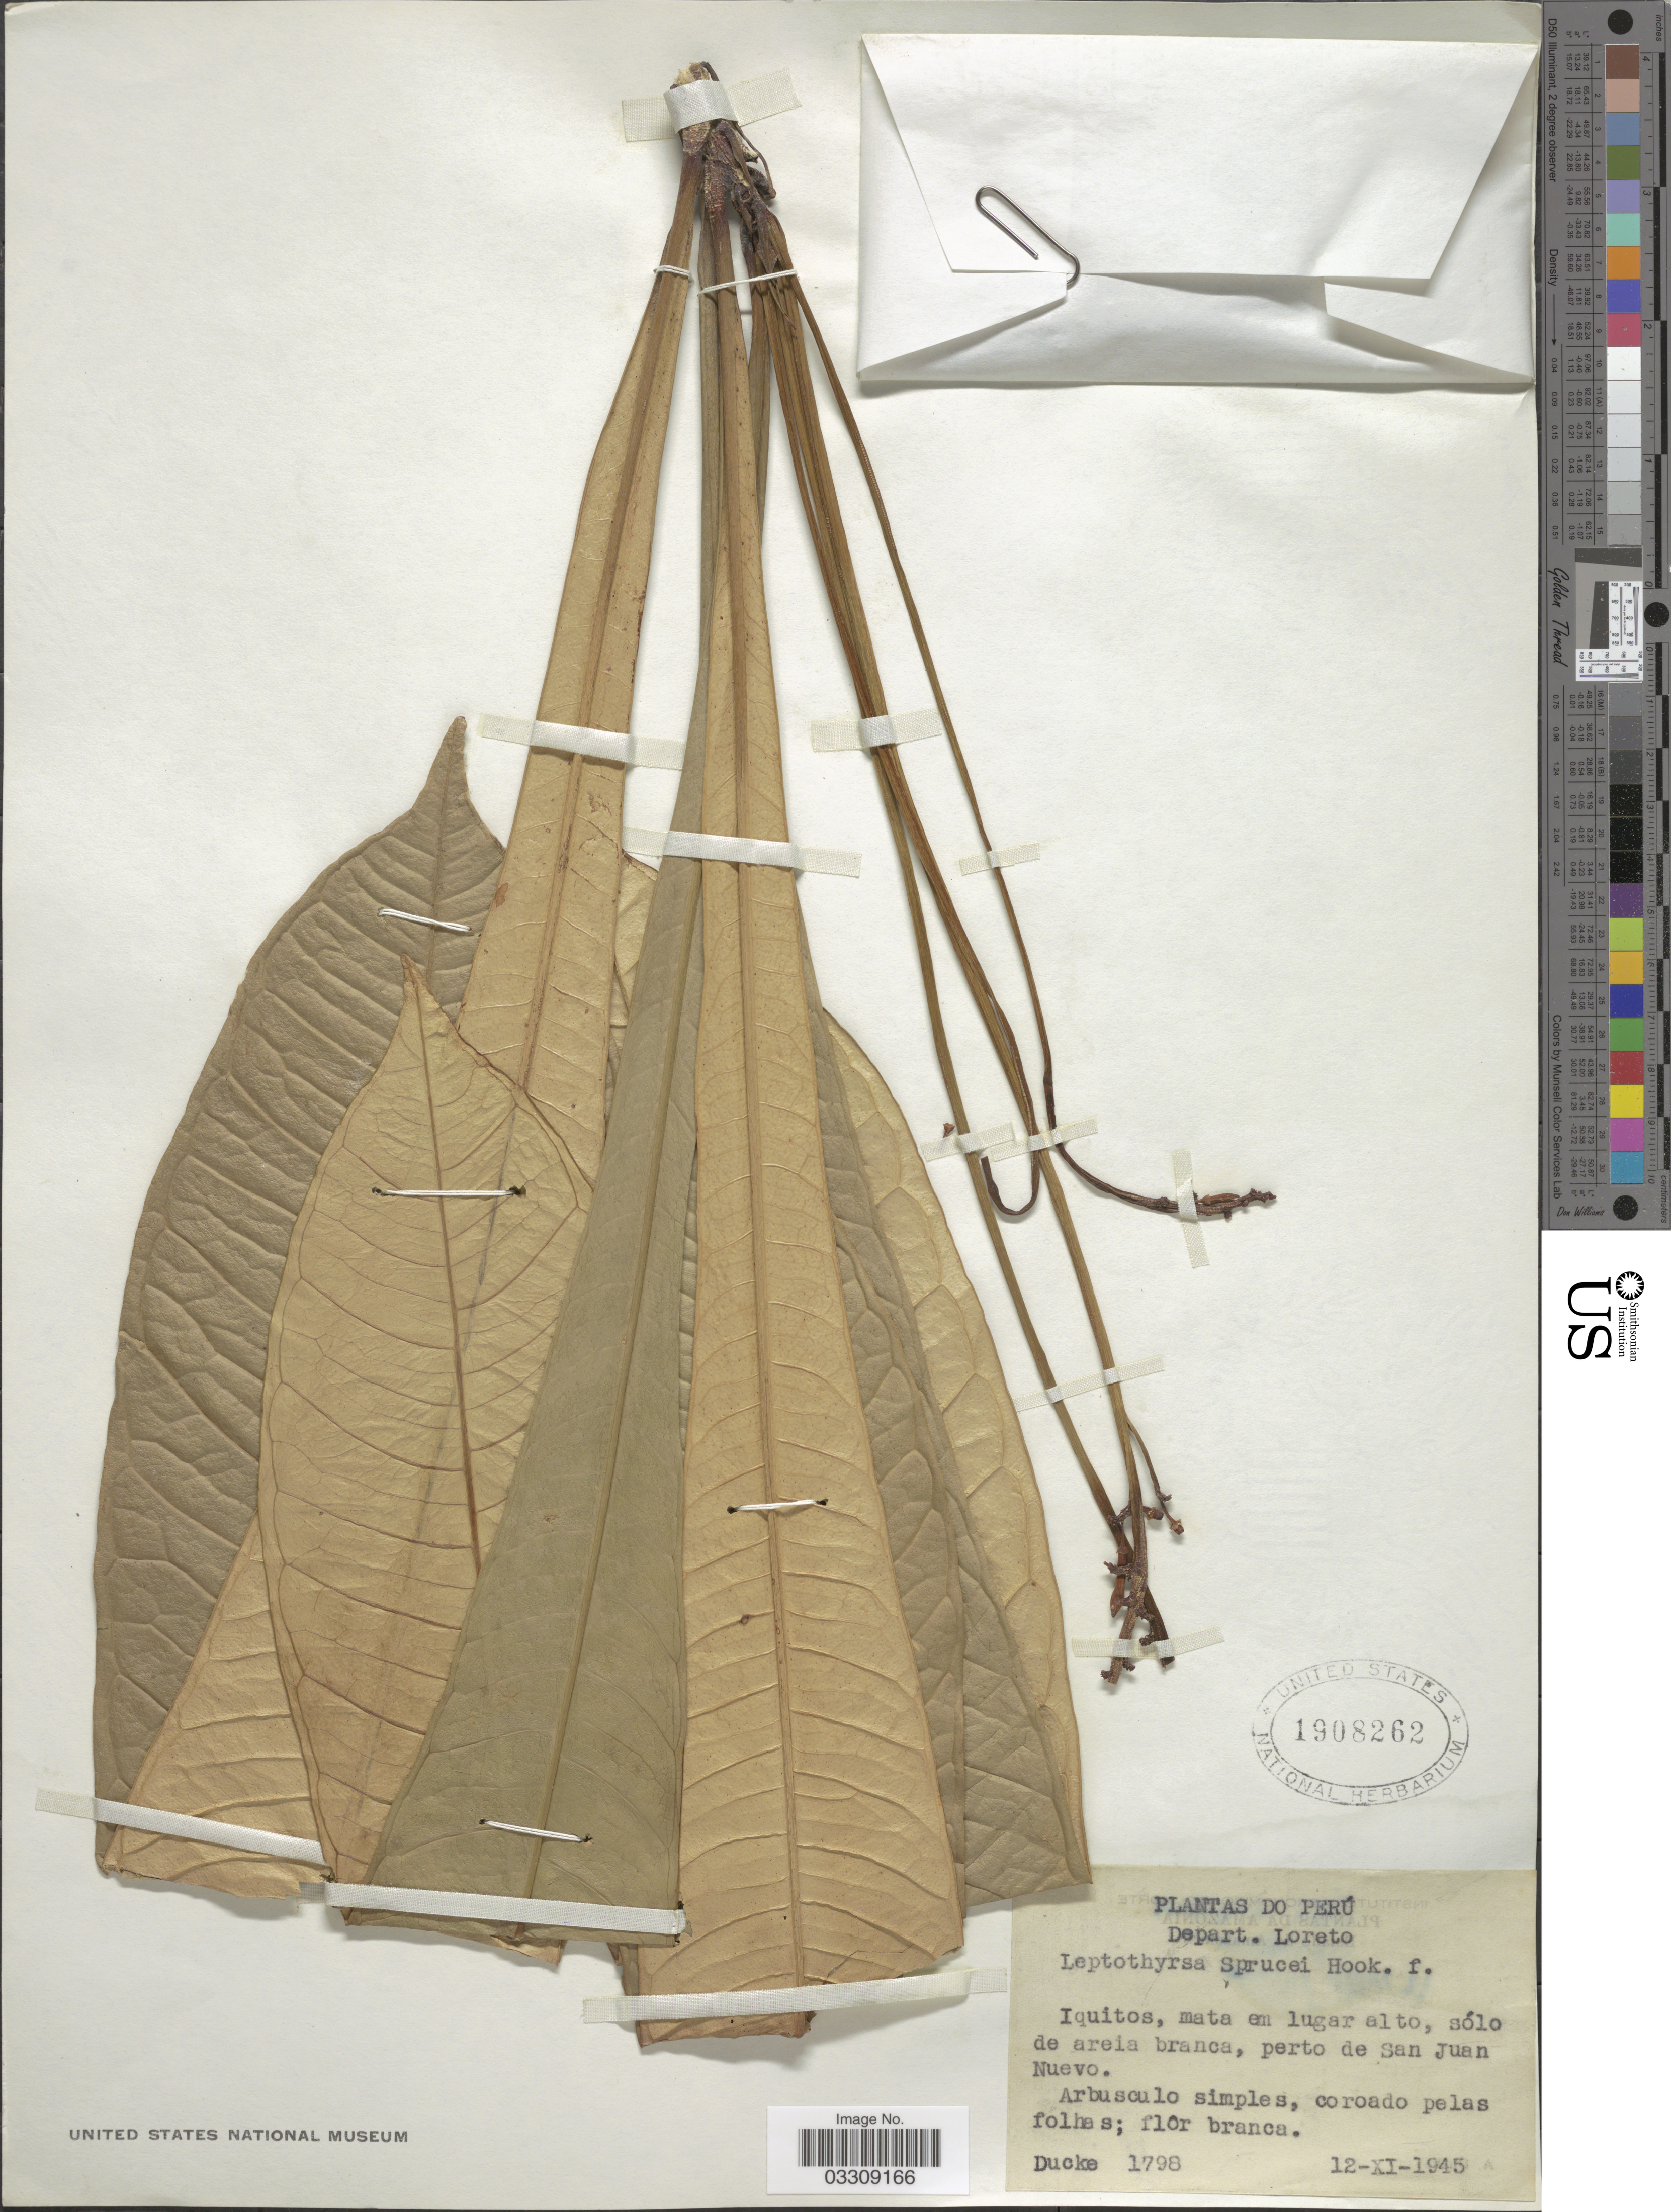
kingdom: Plantae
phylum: Tracheophyta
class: Magnoliopsida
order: Sapindales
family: Rutaceae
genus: Leptothyrsa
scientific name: Leptothyrsa sprucei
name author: Benth. & Hook. f.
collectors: A. Ducke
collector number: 1798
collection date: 1945-11-12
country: Peru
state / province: Loreto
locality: Depart. Loreto. Iquitos, mata em lugar alto, sólo de areia branca, perto de San Juan Nuevo.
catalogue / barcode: US 1908262